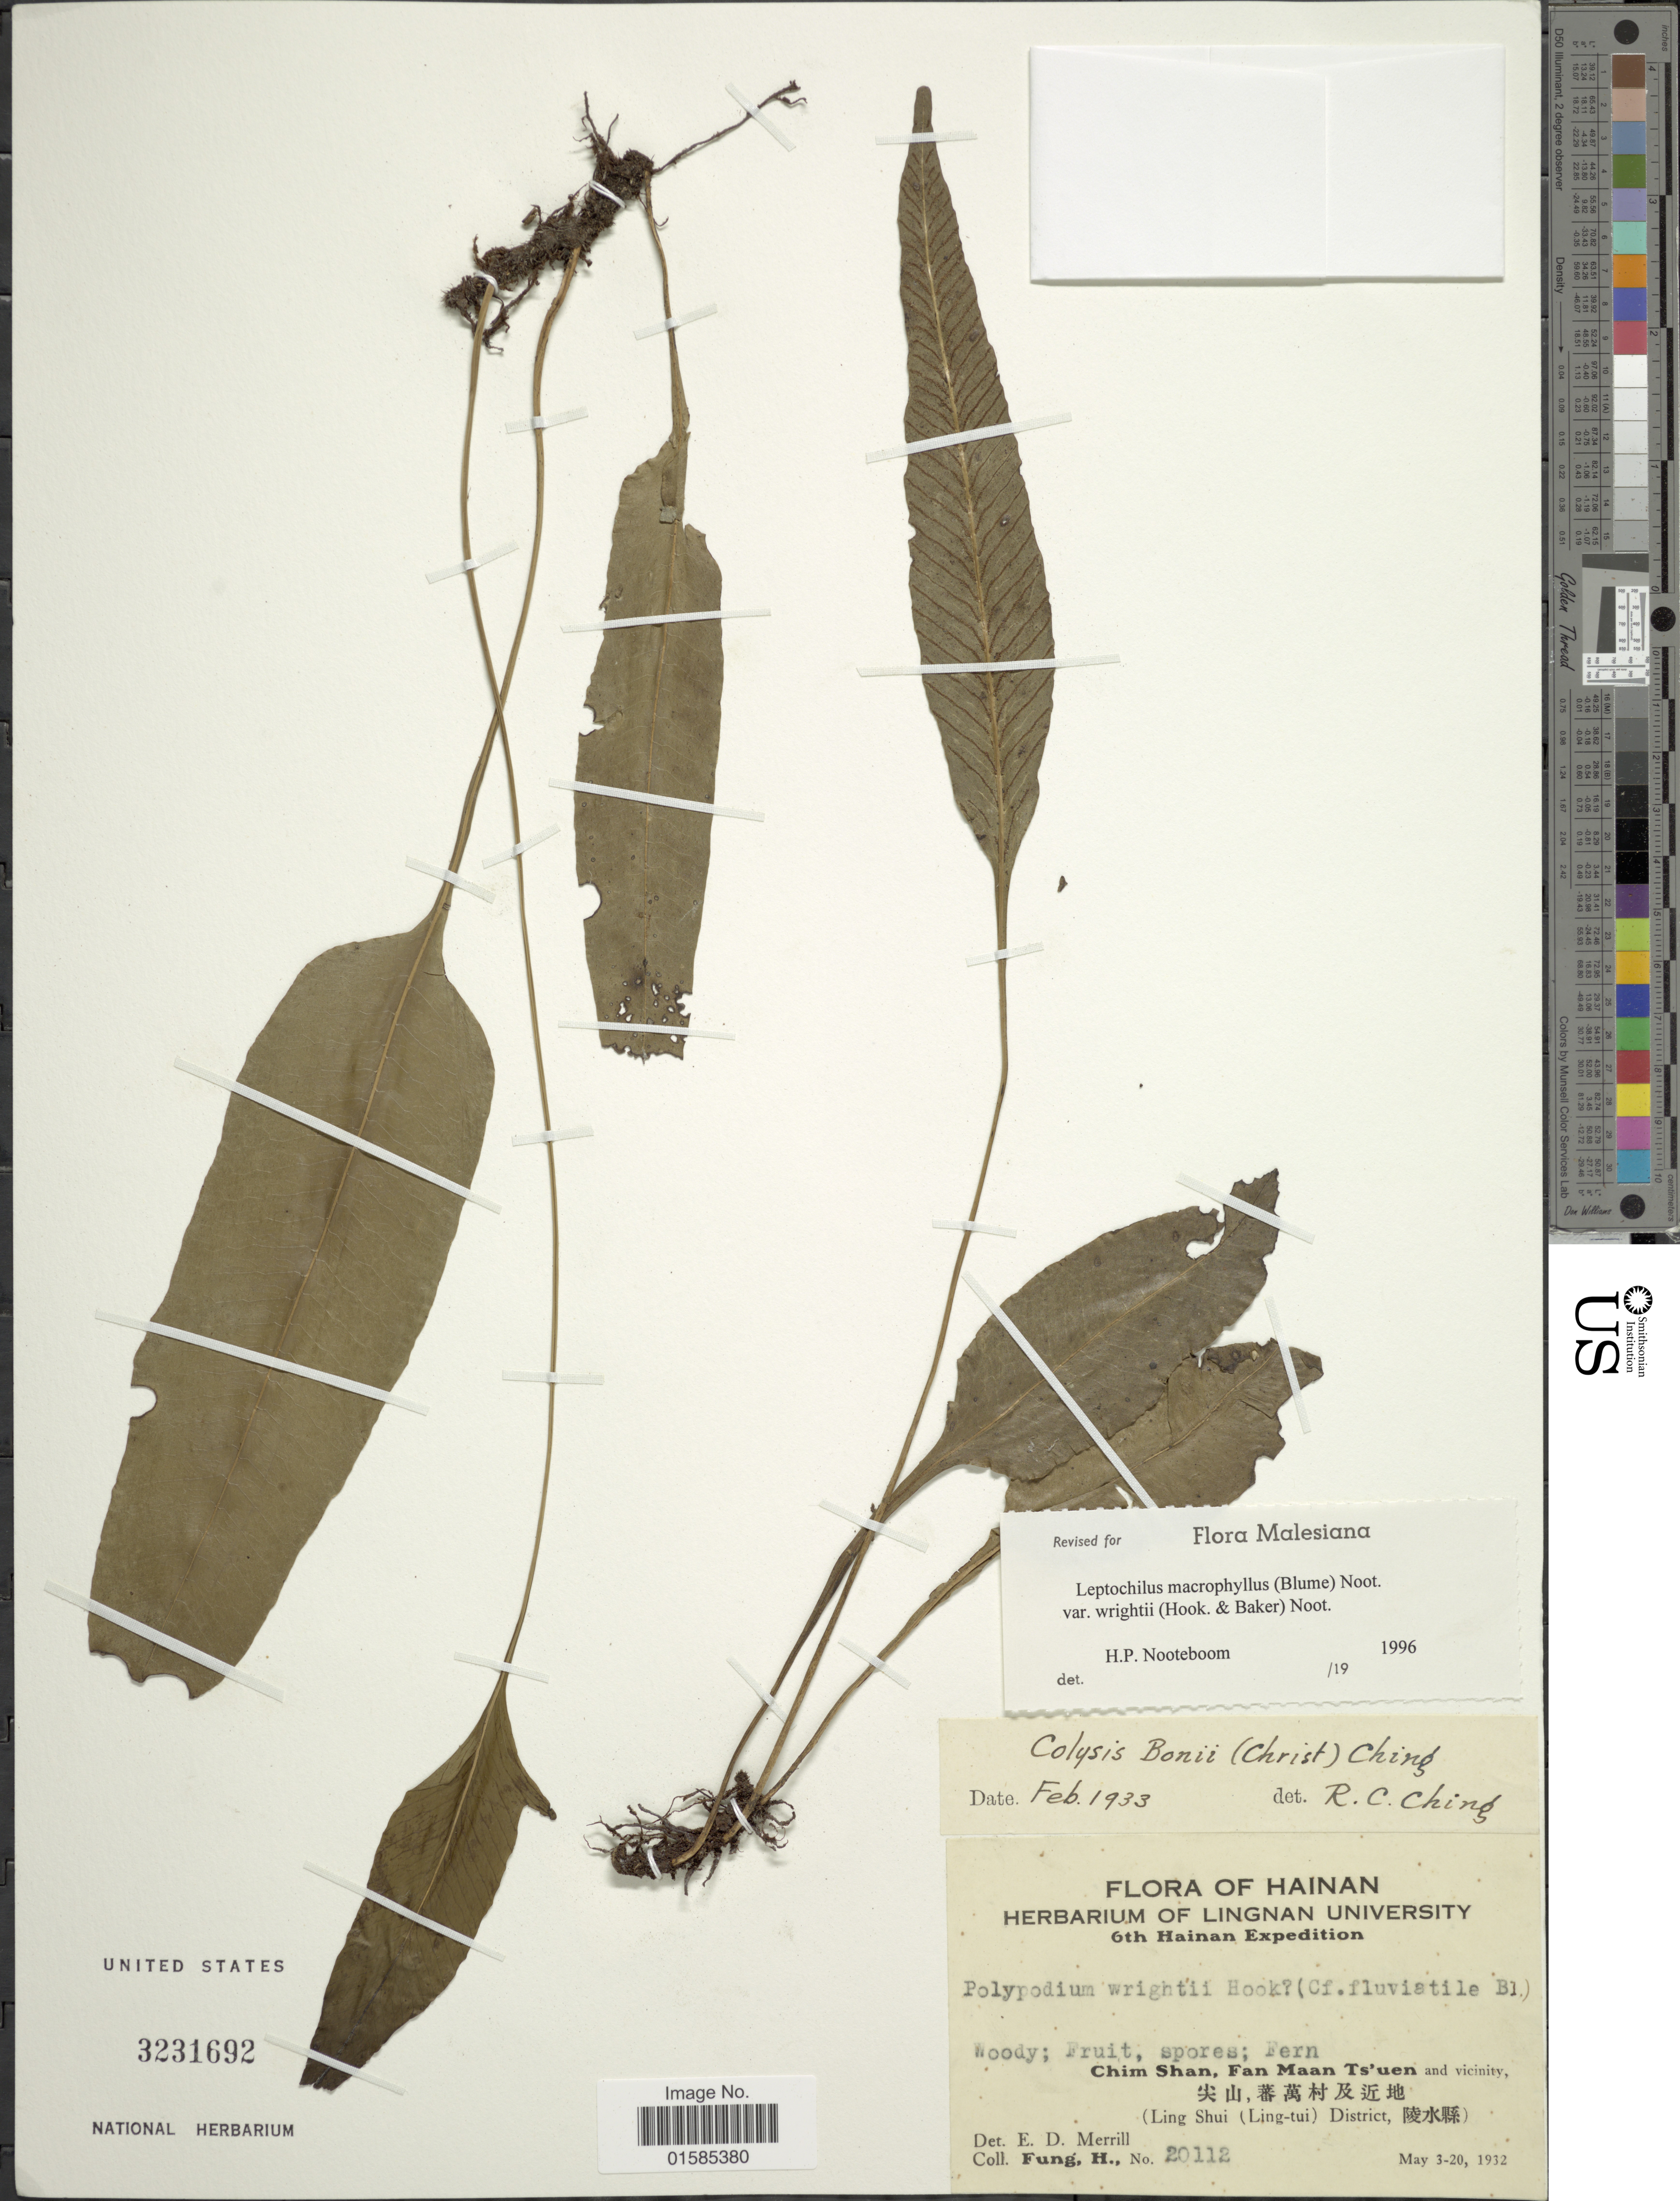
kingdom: Plantae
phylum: Tracheophyta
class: Polypodiopsida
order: Polypodiales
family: Polypodiaceae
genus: Leptochilus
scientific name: Leptochilus wrightii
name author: (Hook.) X.C. Zhang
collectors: H. Fung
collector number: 20112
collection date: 1932-05-03/1932-05-20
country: China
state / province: Hainan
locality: Hainan, , Chim Shan, Fan Maan Ts'uen and vicinity, (Ling Shui (Ling-tui) District)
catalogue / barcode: US 3231692